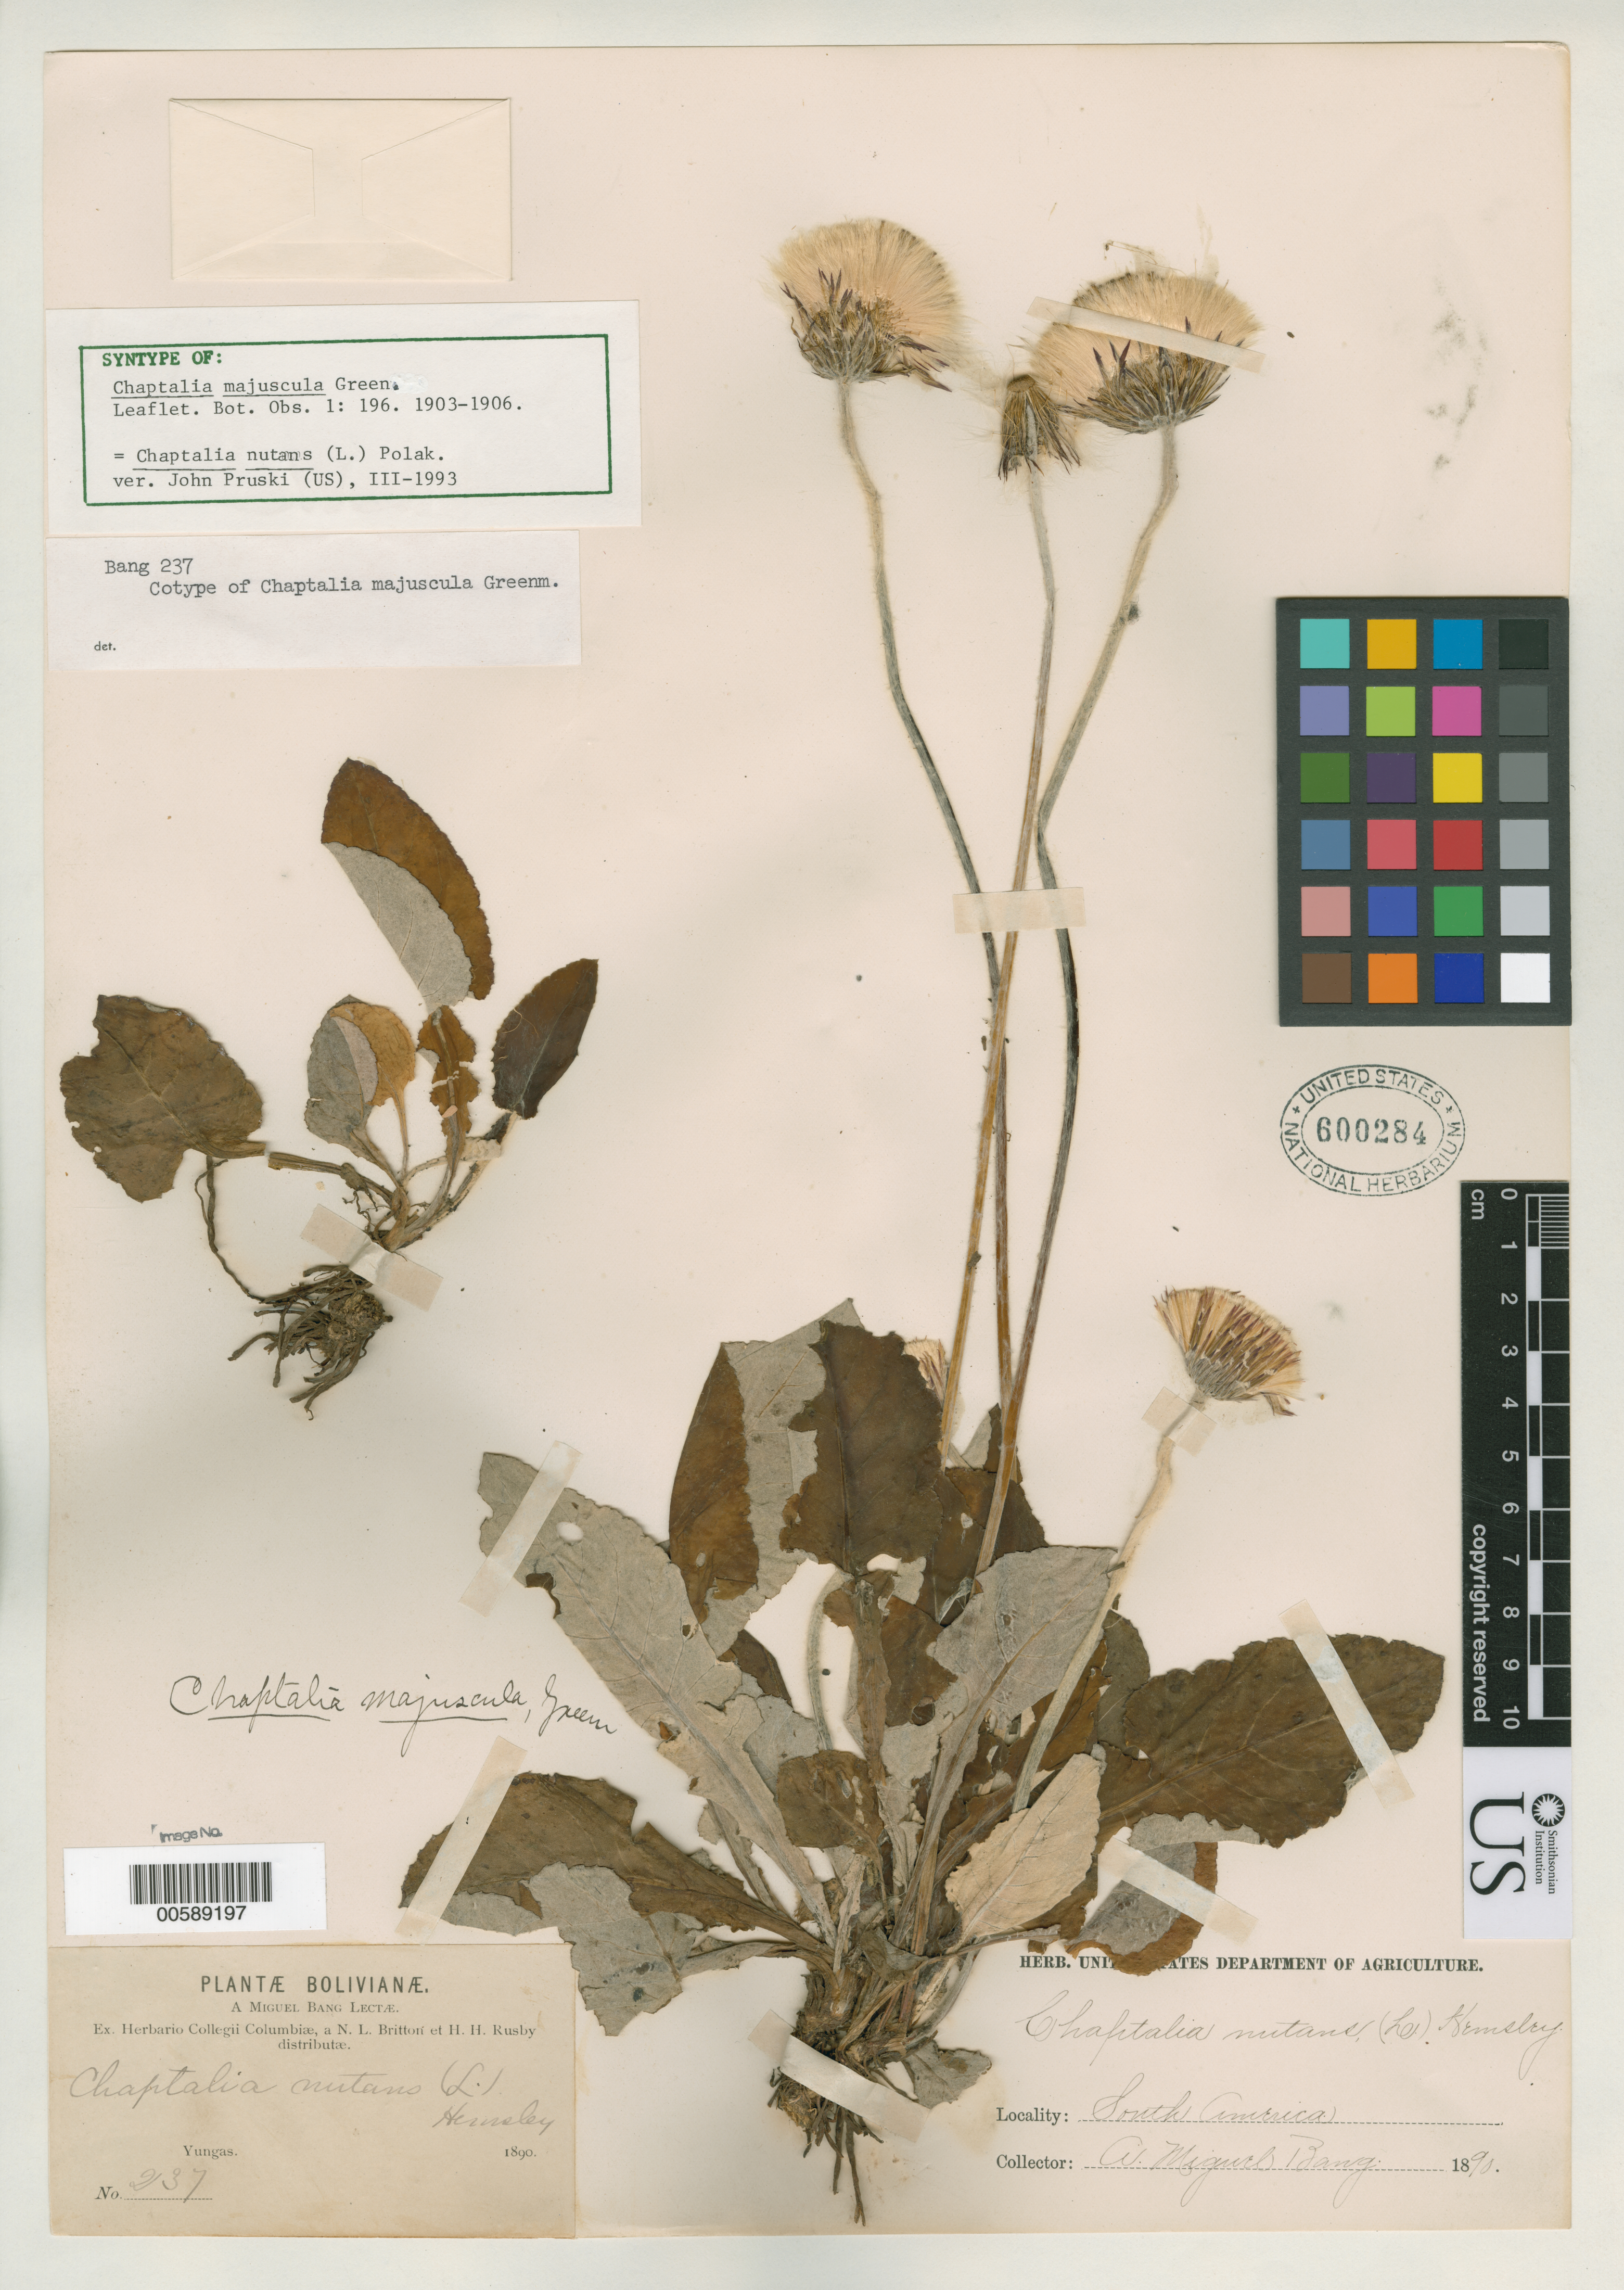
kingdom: Plantae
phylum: Tracheophyta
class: Magnoliopsida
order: Asterales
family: Asteraceae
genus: Chaptalia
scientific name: Chaptalia maluscula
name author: Greene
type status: Syntype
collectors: M. Bang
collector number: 237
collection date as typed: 1890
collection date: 1890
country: Bolivia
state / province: La Paz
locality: Yungas.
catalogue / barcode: US 600284